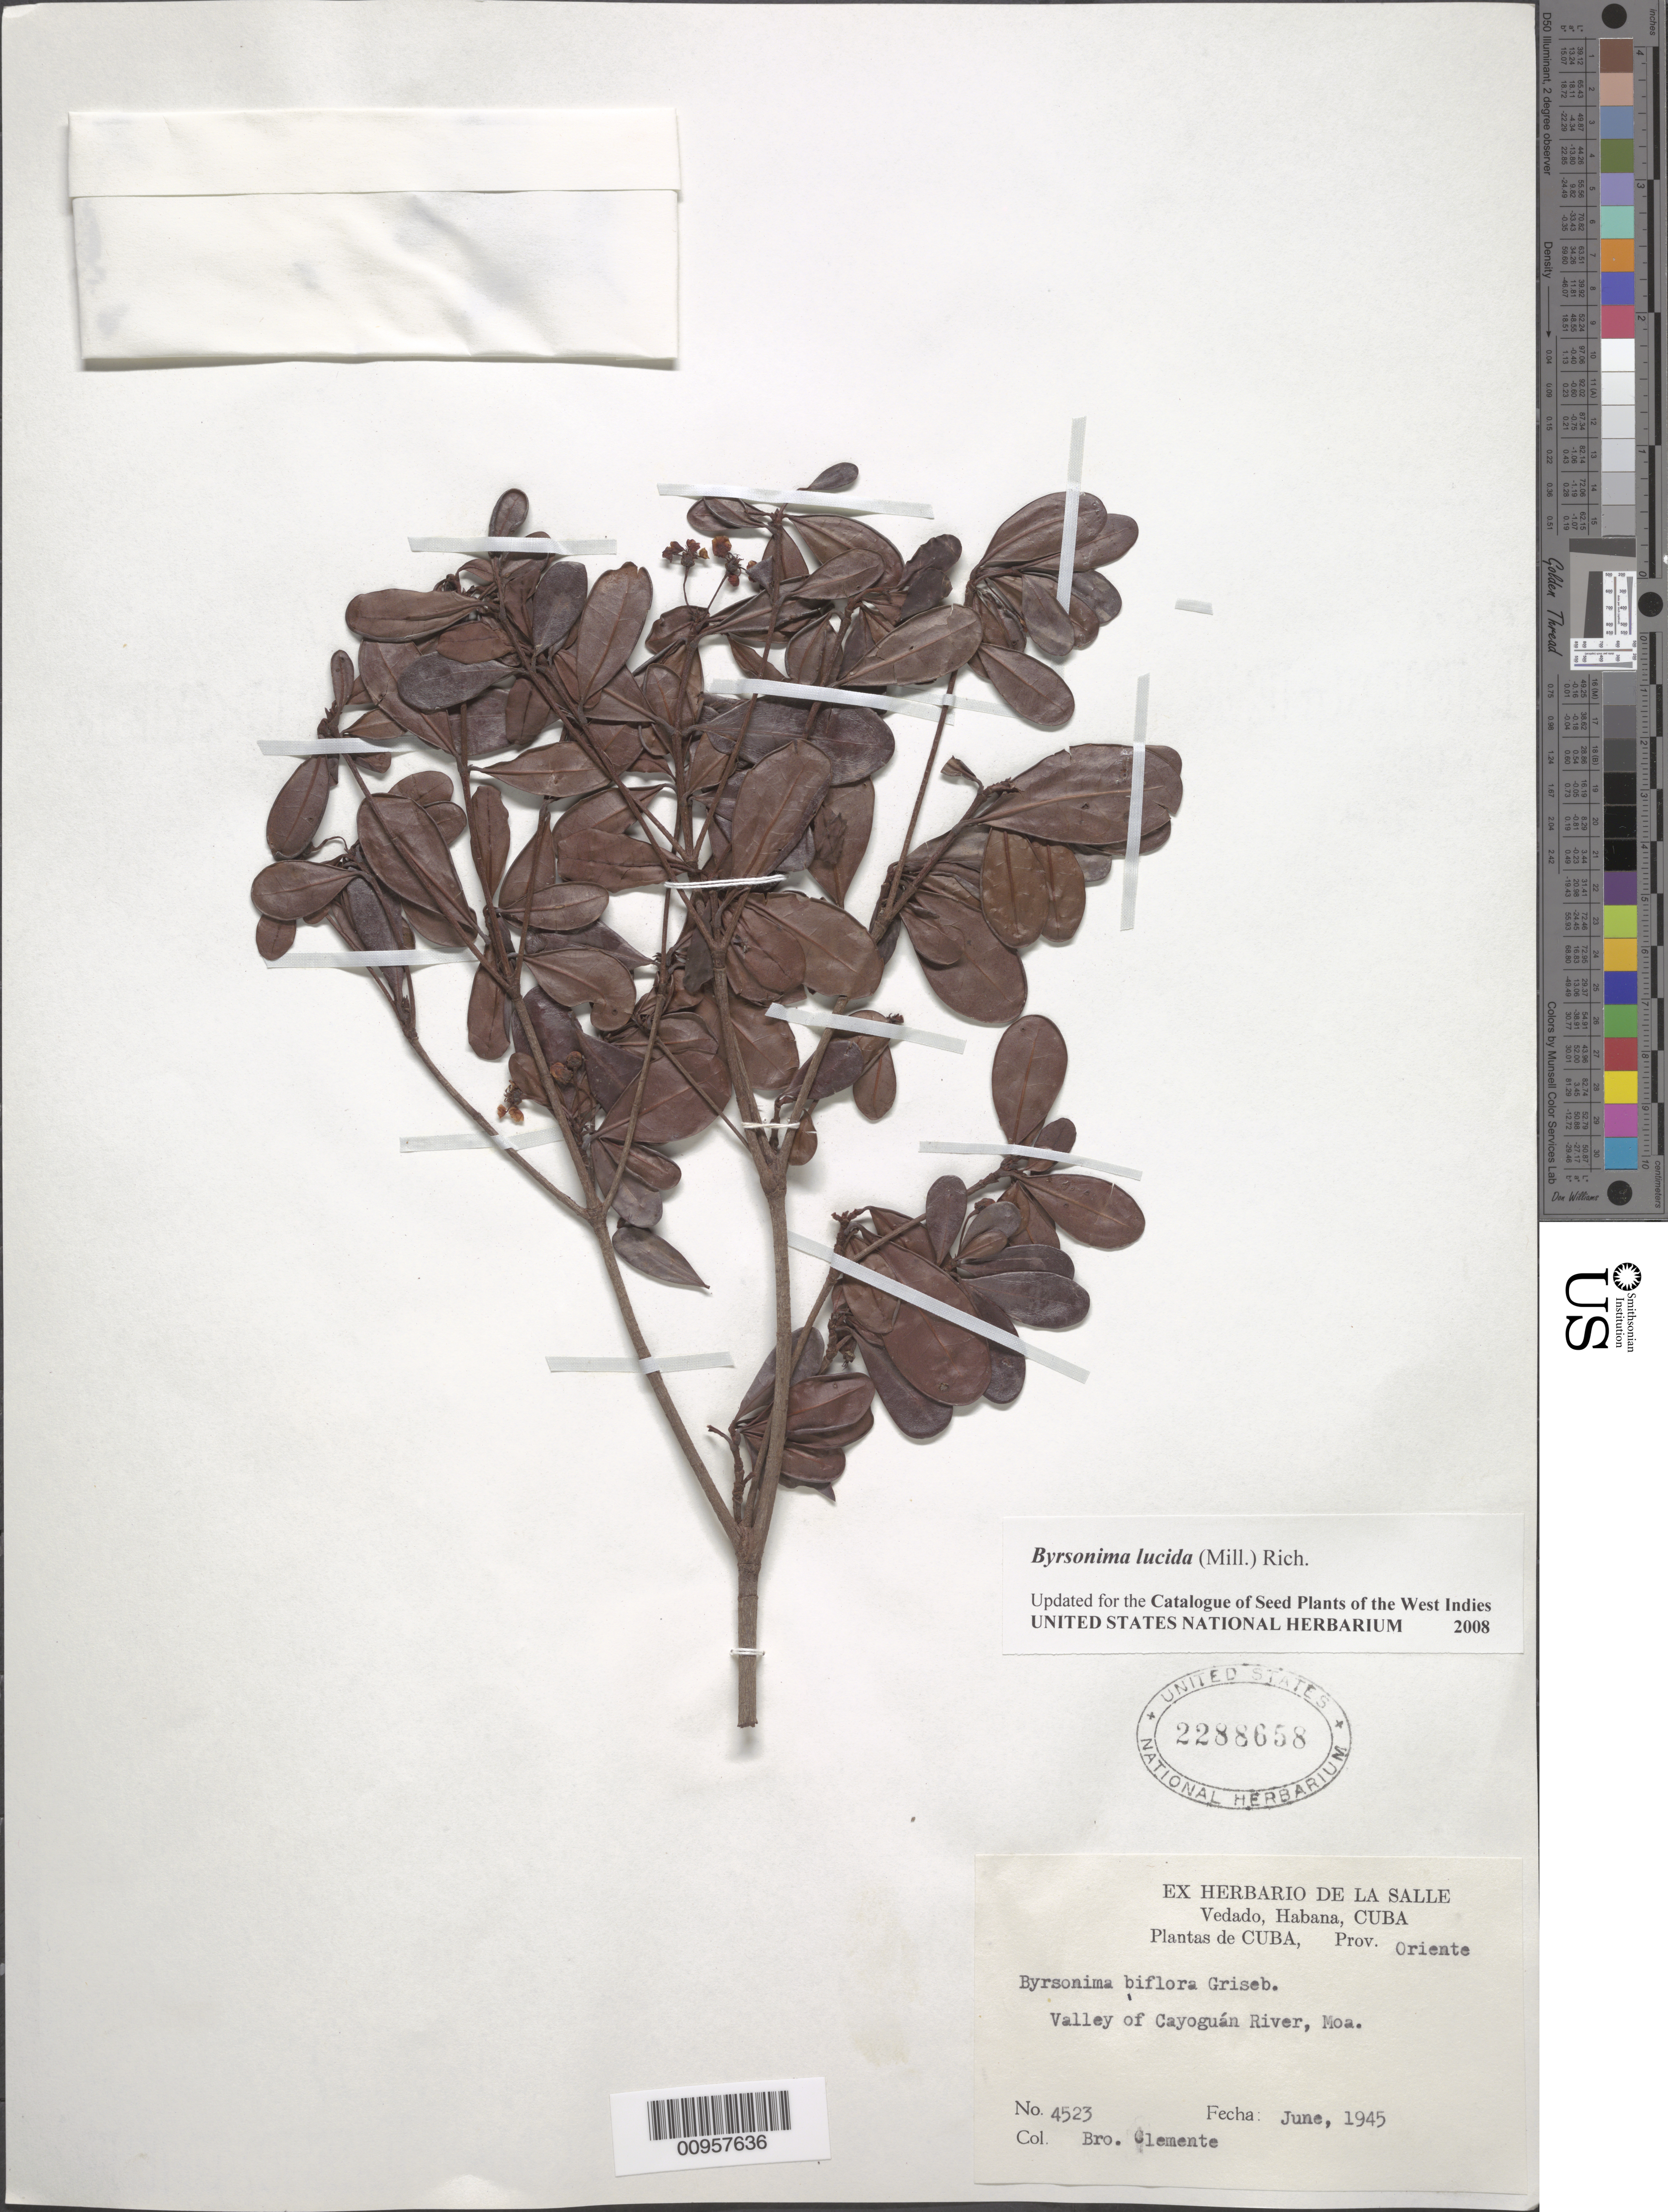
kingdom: Plantae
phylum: Tracheophyta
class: Magnoliopsida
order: Malpighiales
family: Malpighiaceae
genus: Byrsonima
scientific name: Byrsonima lucida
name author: (Mill.) DC.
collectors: Bro. Clemente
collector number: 4523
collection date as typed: Jun 1945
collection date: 1945-06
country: Cuba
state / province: Holguín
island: Cuba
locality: Valley of Cayoguán, Moa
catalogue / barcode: US 2288658